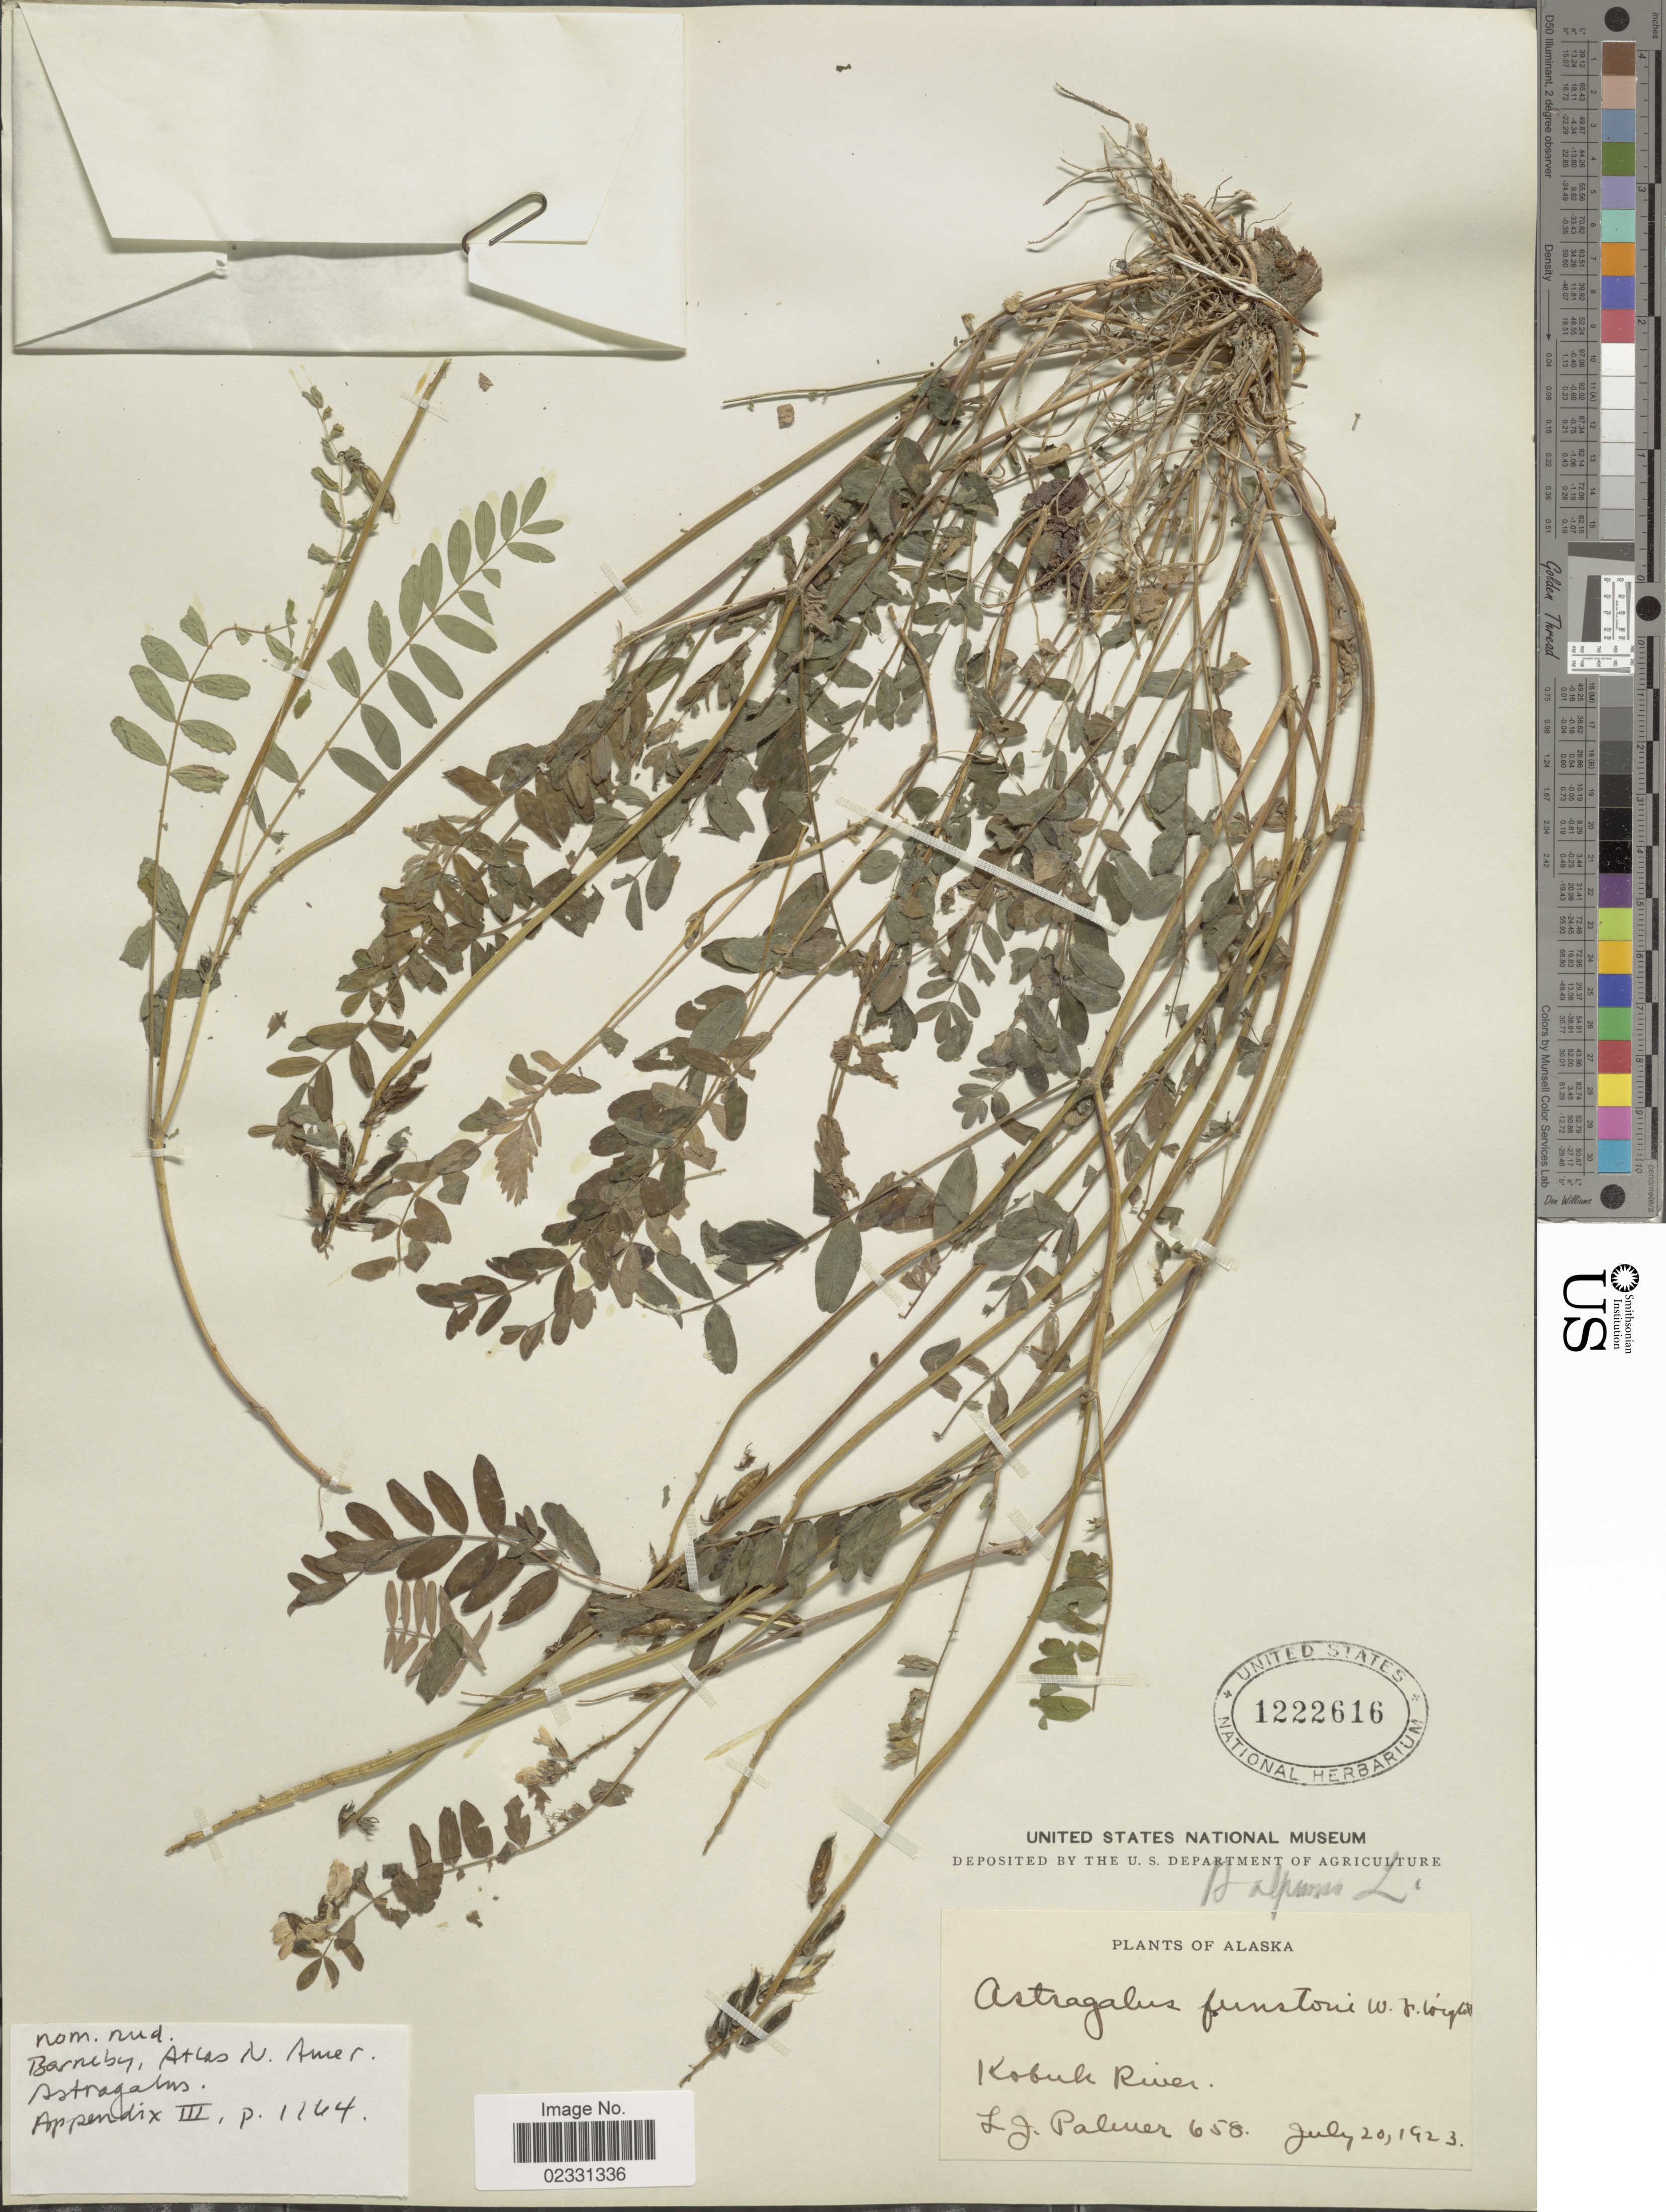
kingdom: Plantae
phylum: Tracheophyta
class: Magnoliopsida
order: Fabales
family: Fabaceae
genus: Astragalus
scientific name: Astragalus funstoni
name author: W. Wight ex Mertie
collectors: L. J. Palmer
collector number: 658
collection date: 1923-07-20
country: United States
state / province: Alaska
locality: Kobuk River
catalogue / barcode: US 1222616